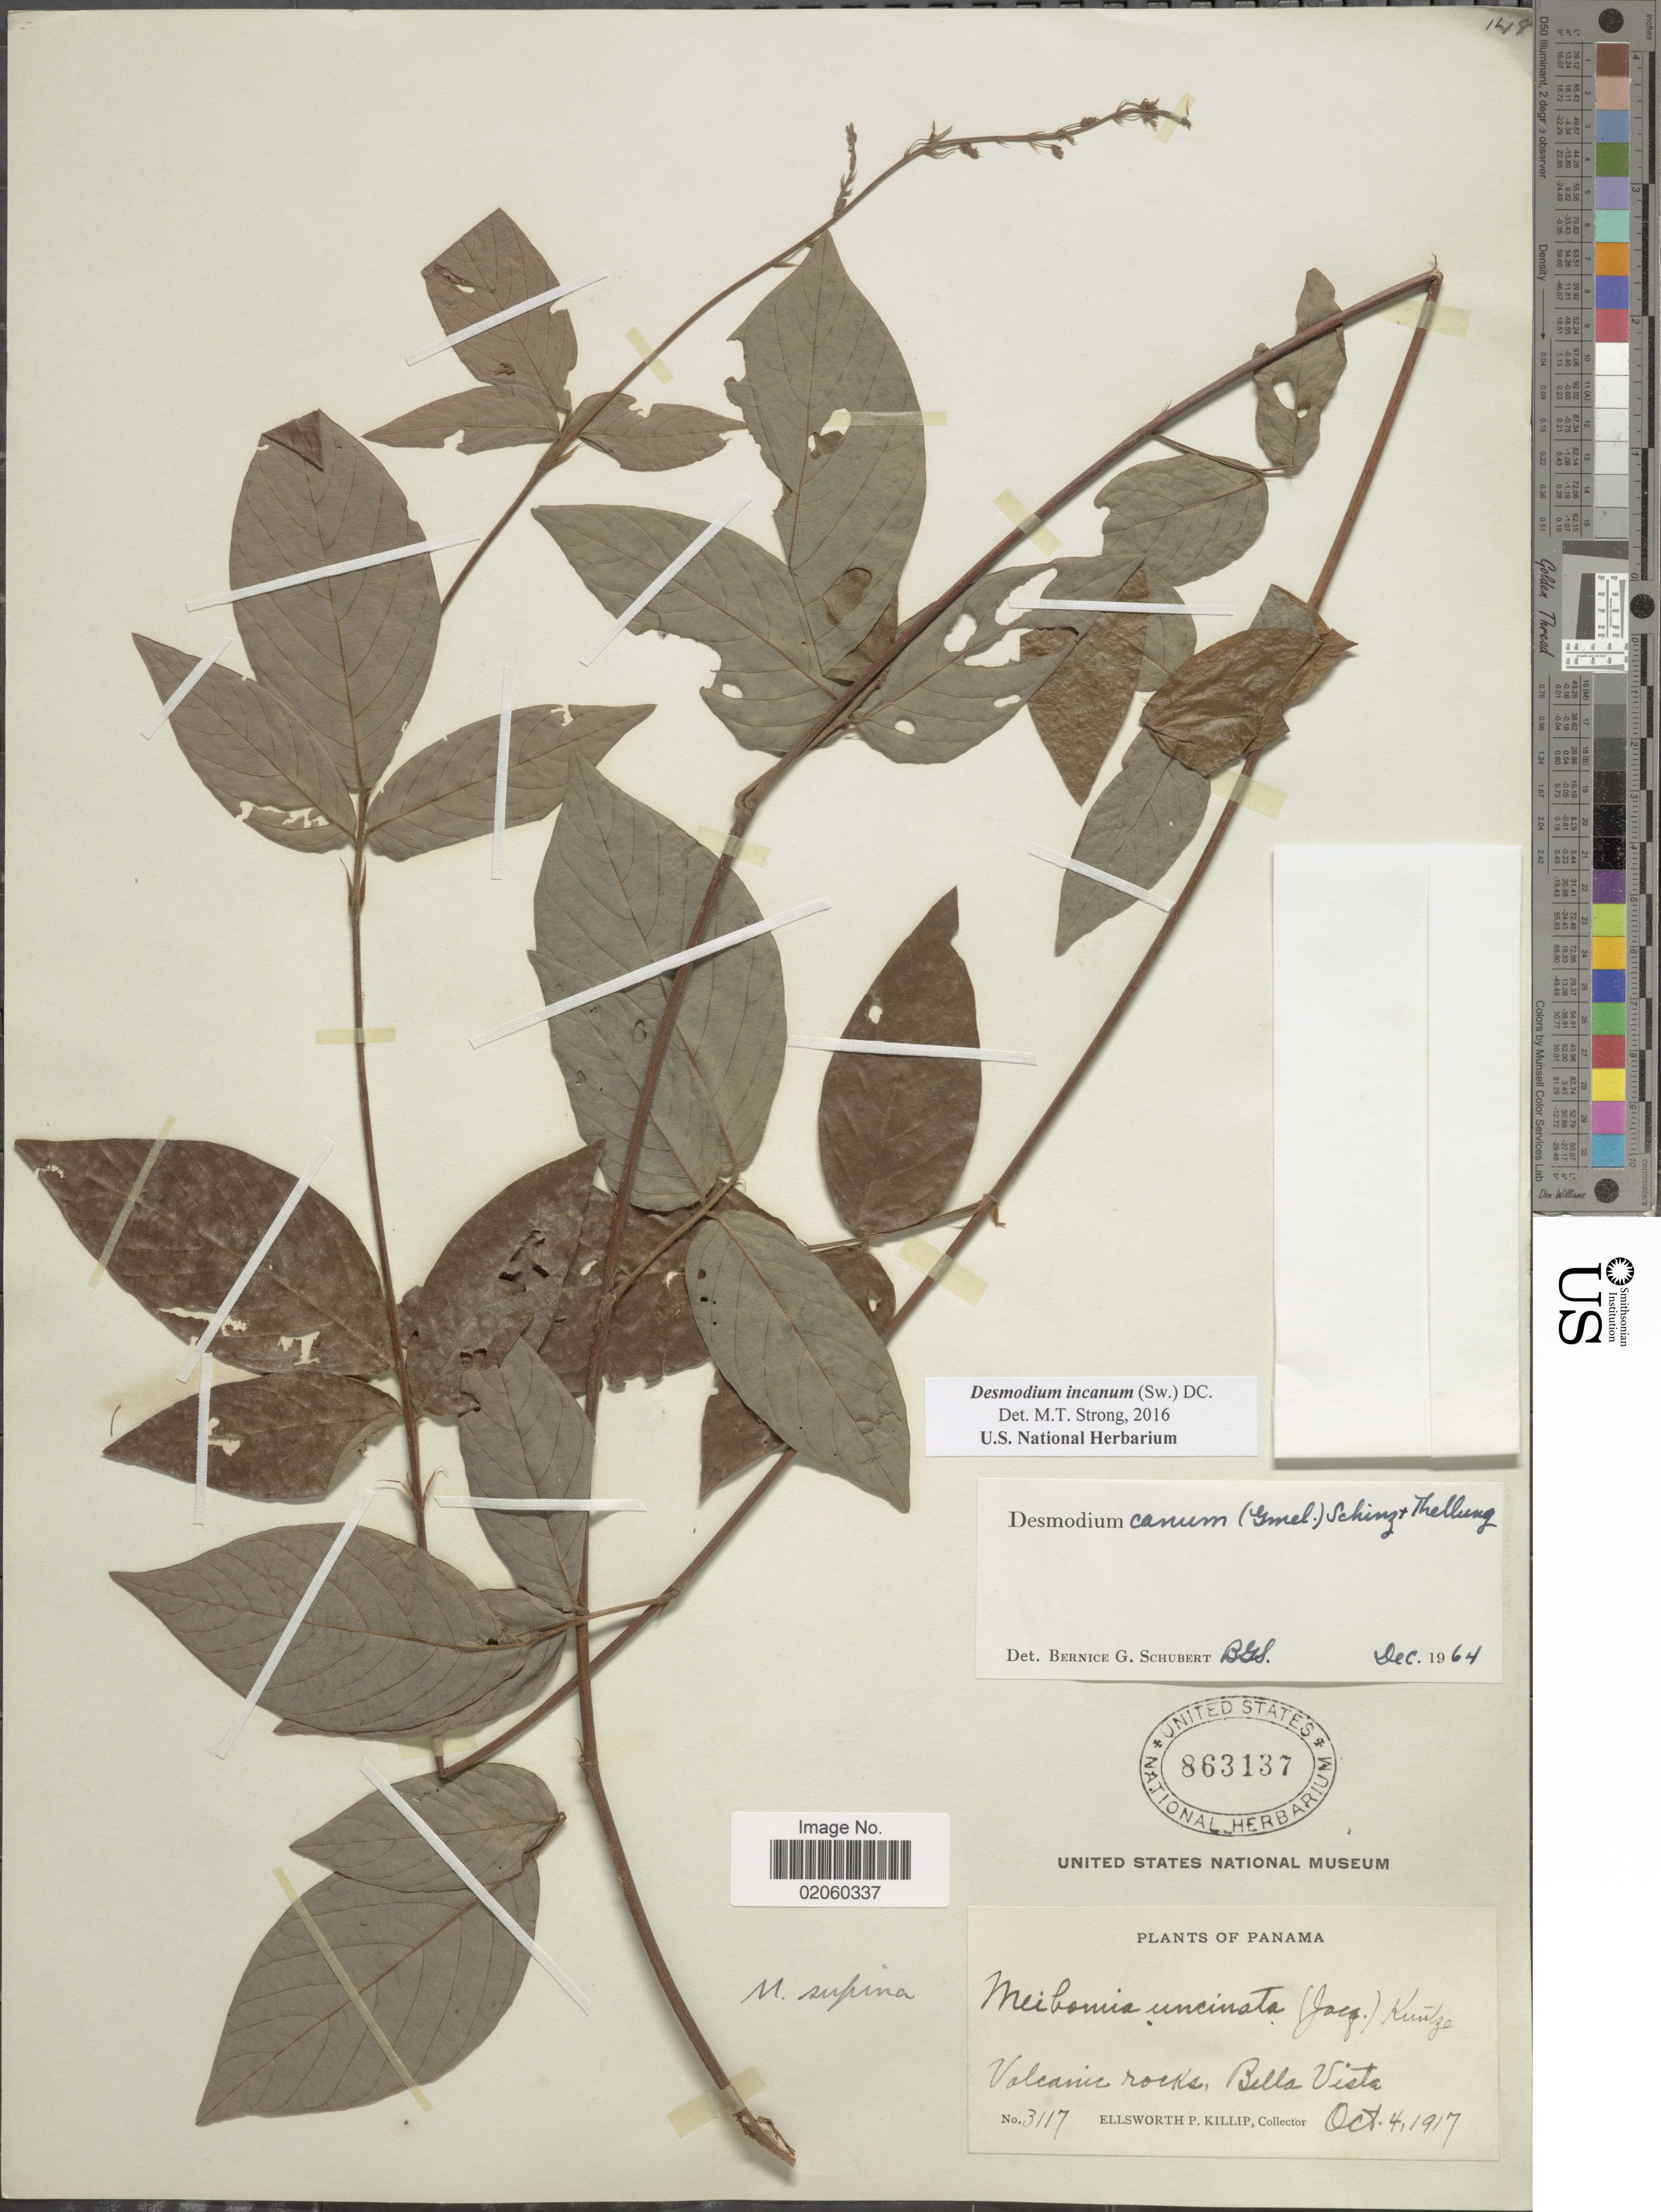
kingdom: Plantae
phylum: Tracheophyta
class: Magnoliopsida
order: Fabales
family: Fabaceae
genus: Desmodium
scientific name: Desmodium incanum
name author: (Sw.) DC.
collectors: E. P. Killip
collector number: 3117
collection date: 1917-10-04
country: Panama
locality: Bella Vista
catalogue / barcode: US 863137